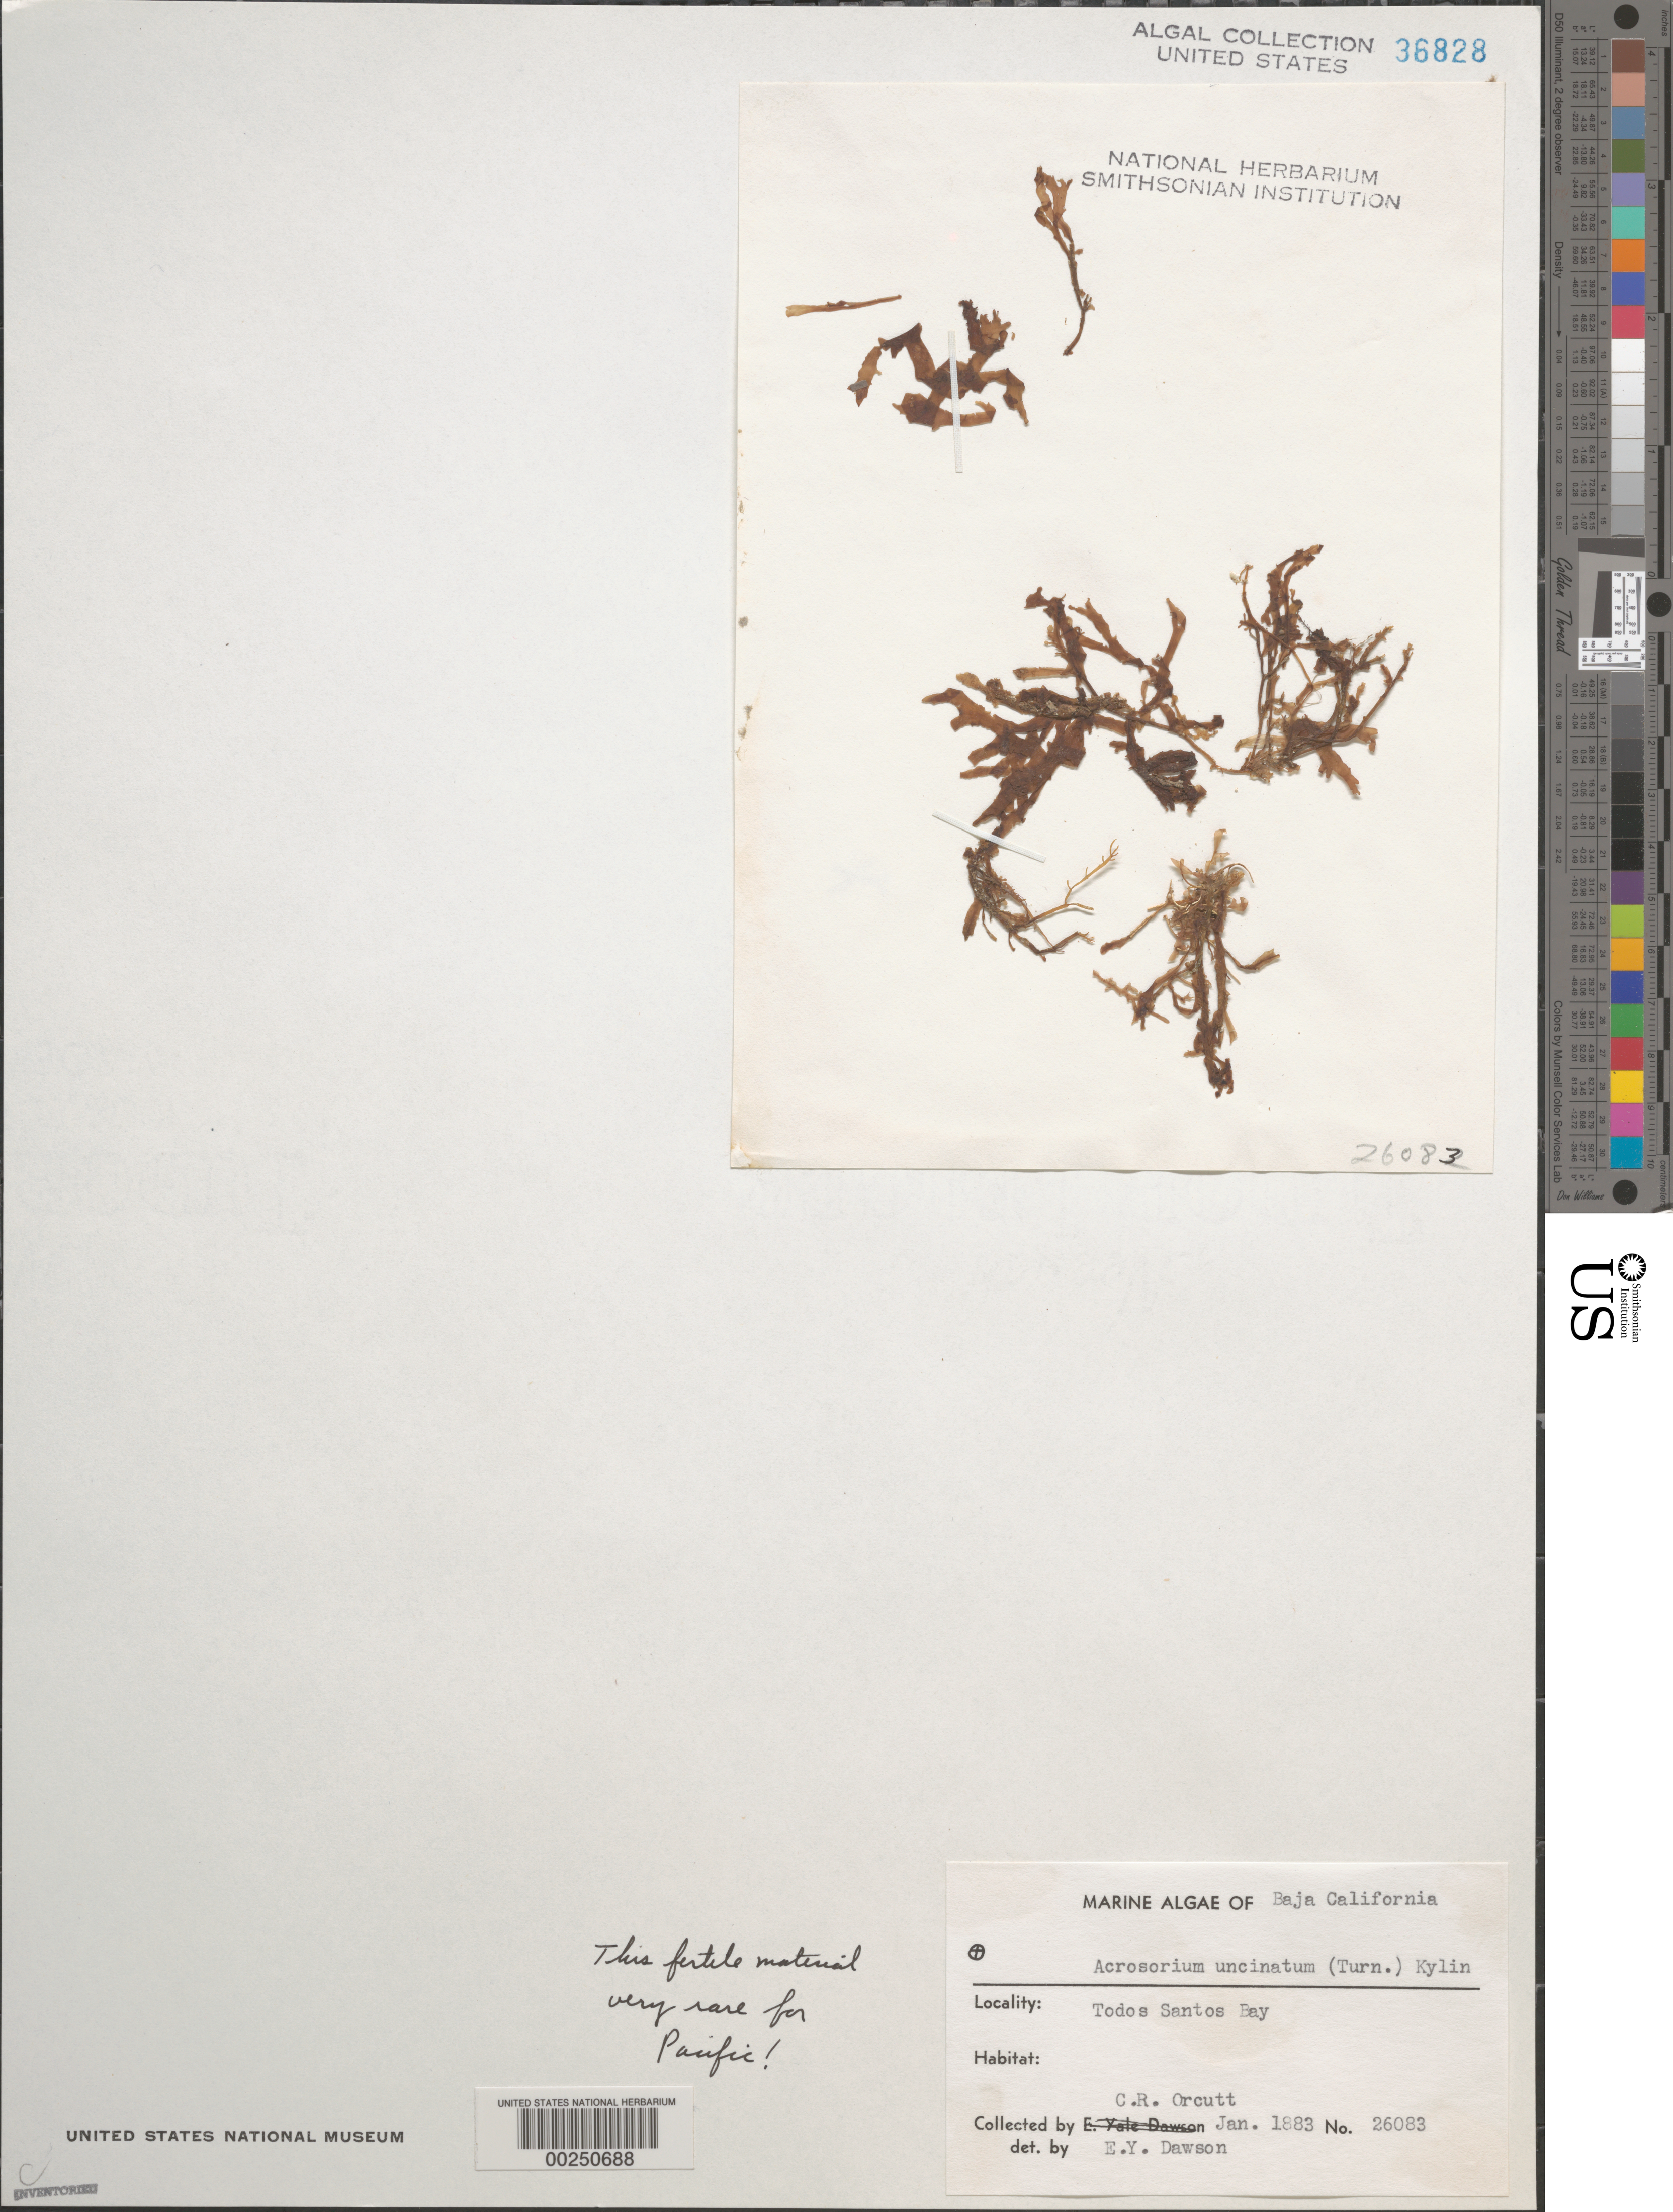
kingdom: Plantae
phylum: Rhodophyta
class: Florideophyceae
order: Ceramiales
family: Delesseriaceae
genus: Cryptopleura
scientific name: Cryptopleura ramosa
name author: (Huds.) L.M. Newton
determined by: Algae name updating Project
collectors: C. R. Orcutt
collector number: EYD 26083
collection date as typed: Jan 1883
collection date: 1883-01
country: Mexico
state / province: Baja California Sur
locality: Bahia de Todos Santos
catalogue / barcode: US 36828